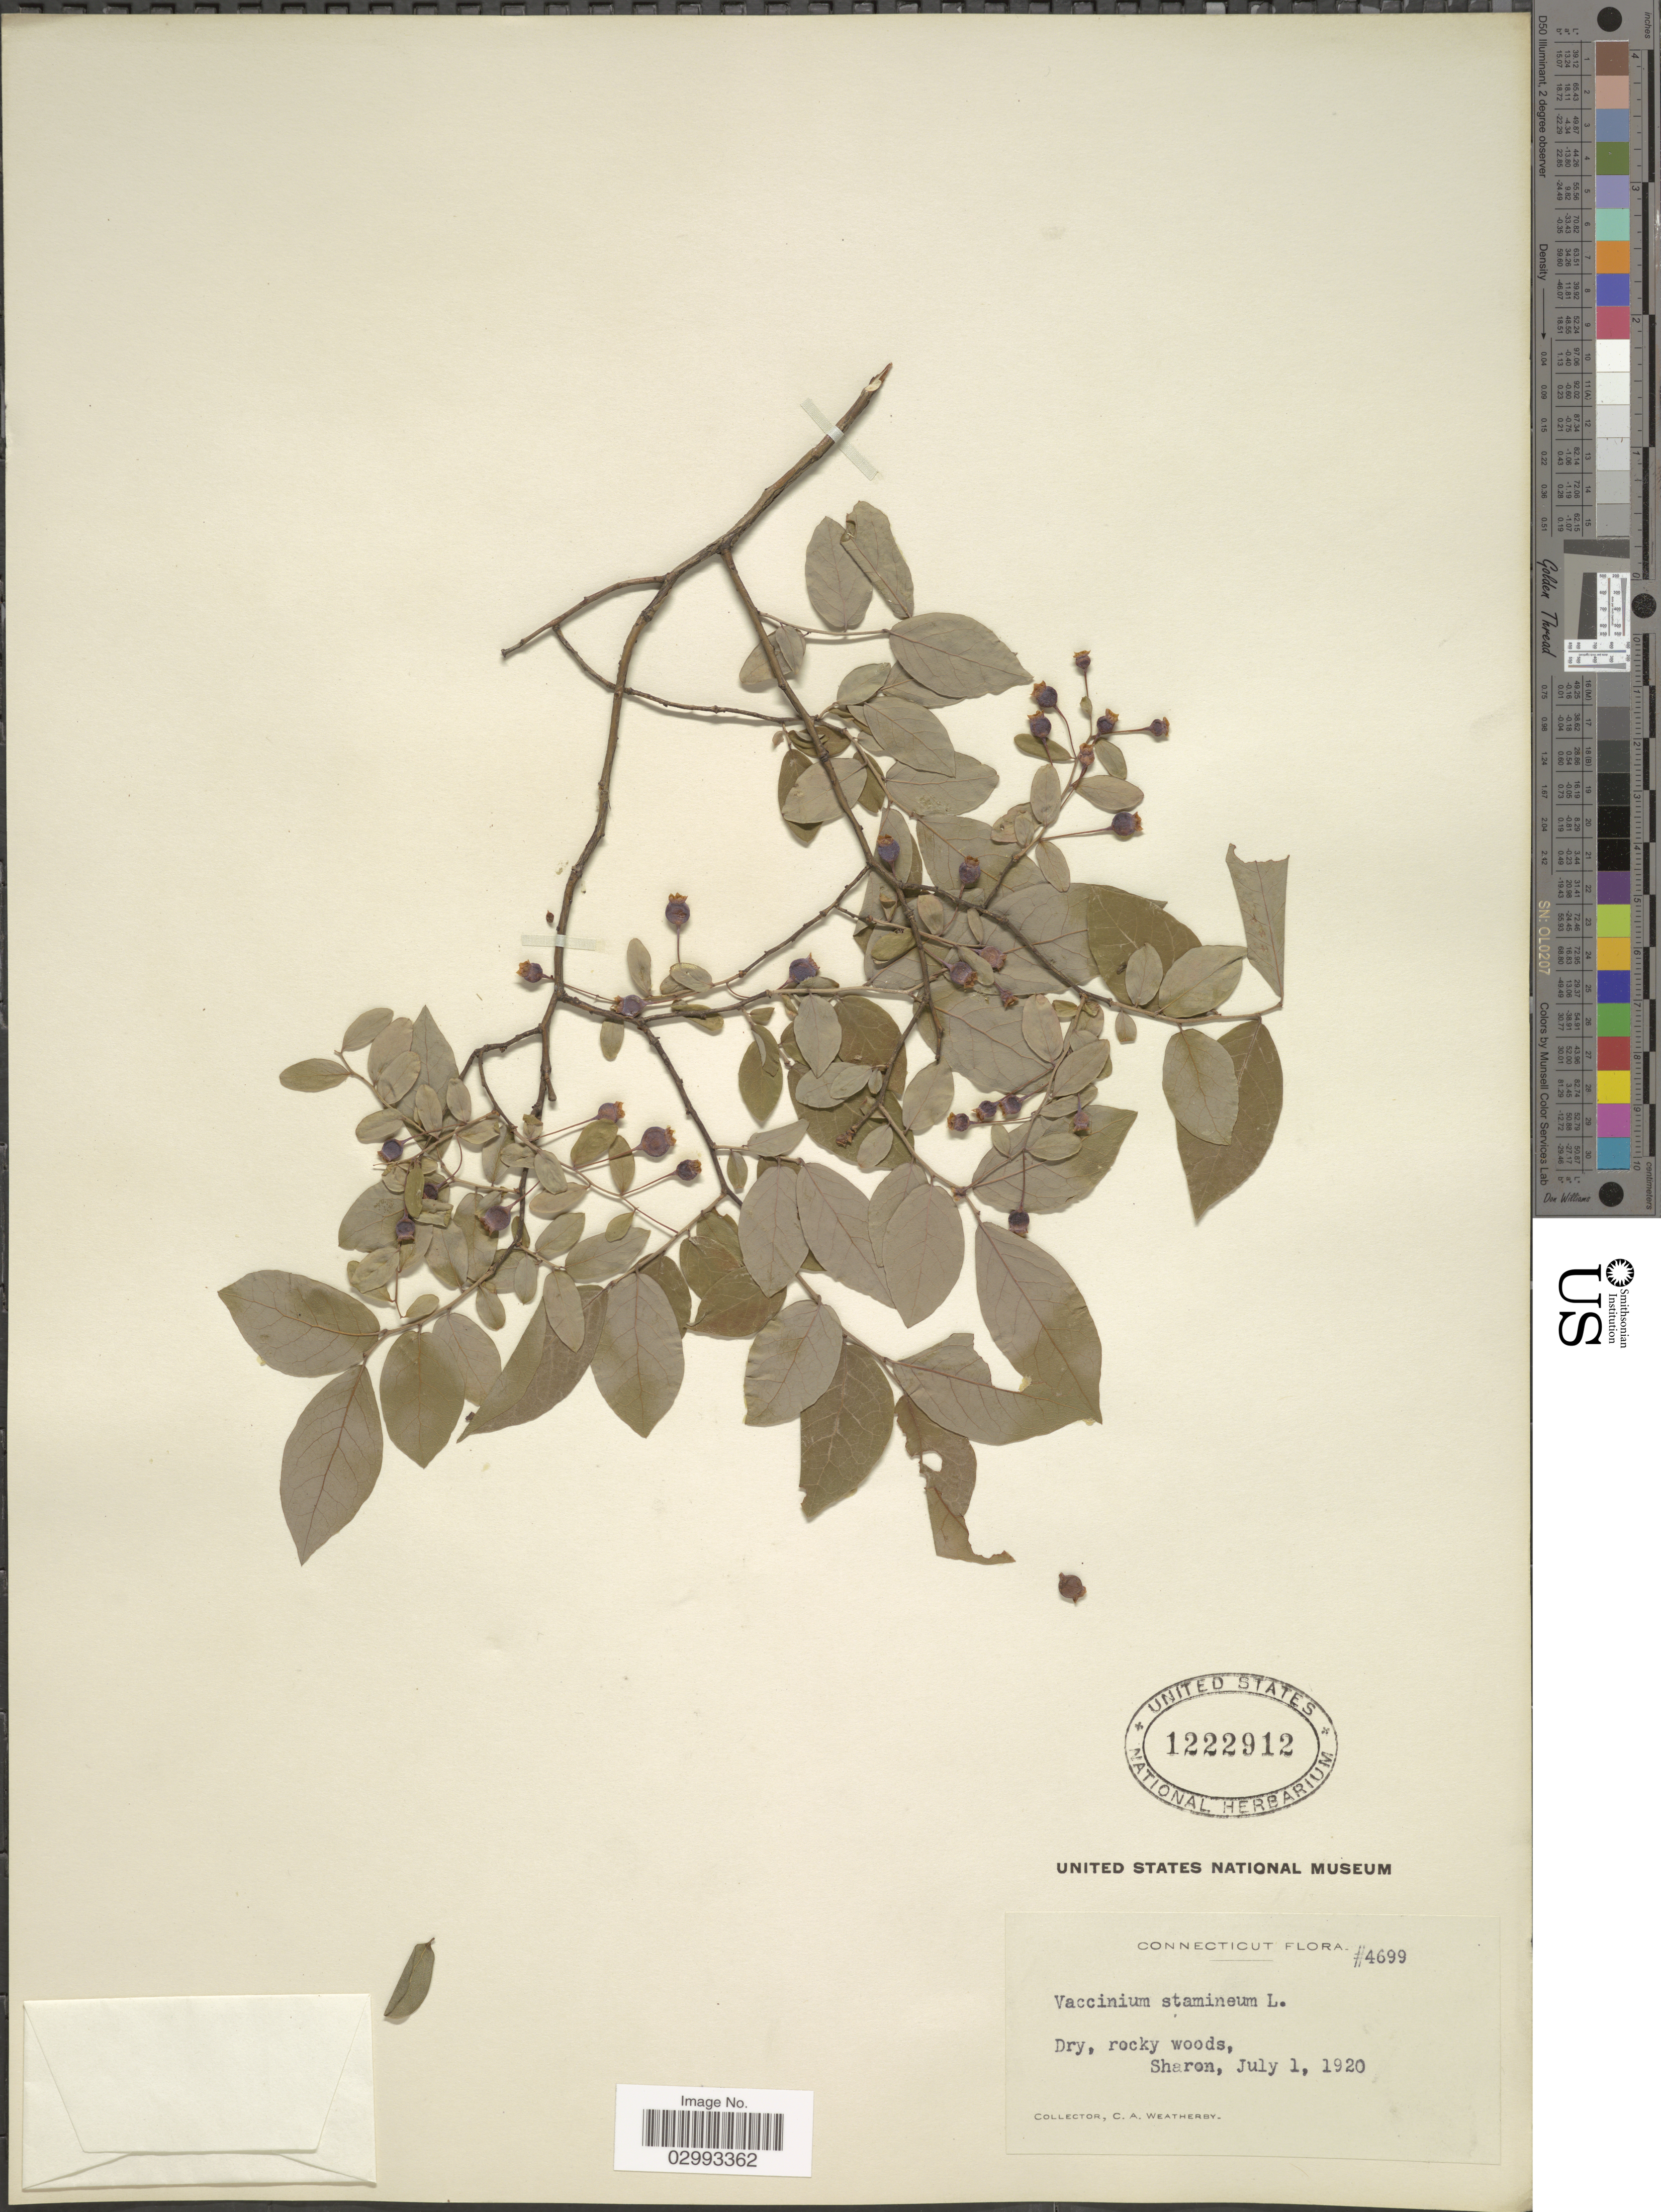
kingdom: Plantae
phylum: Tracheophyta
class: Magnoliopsida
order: Ericales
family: Ericaceae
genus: Polycodium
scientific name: Polycodium stamineum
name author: (L.) Greene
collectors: C. A. Weatherby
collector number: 4699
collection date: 1920-07-01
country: United States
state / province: Connecticut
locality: Sharon.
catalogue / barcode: US 1222912